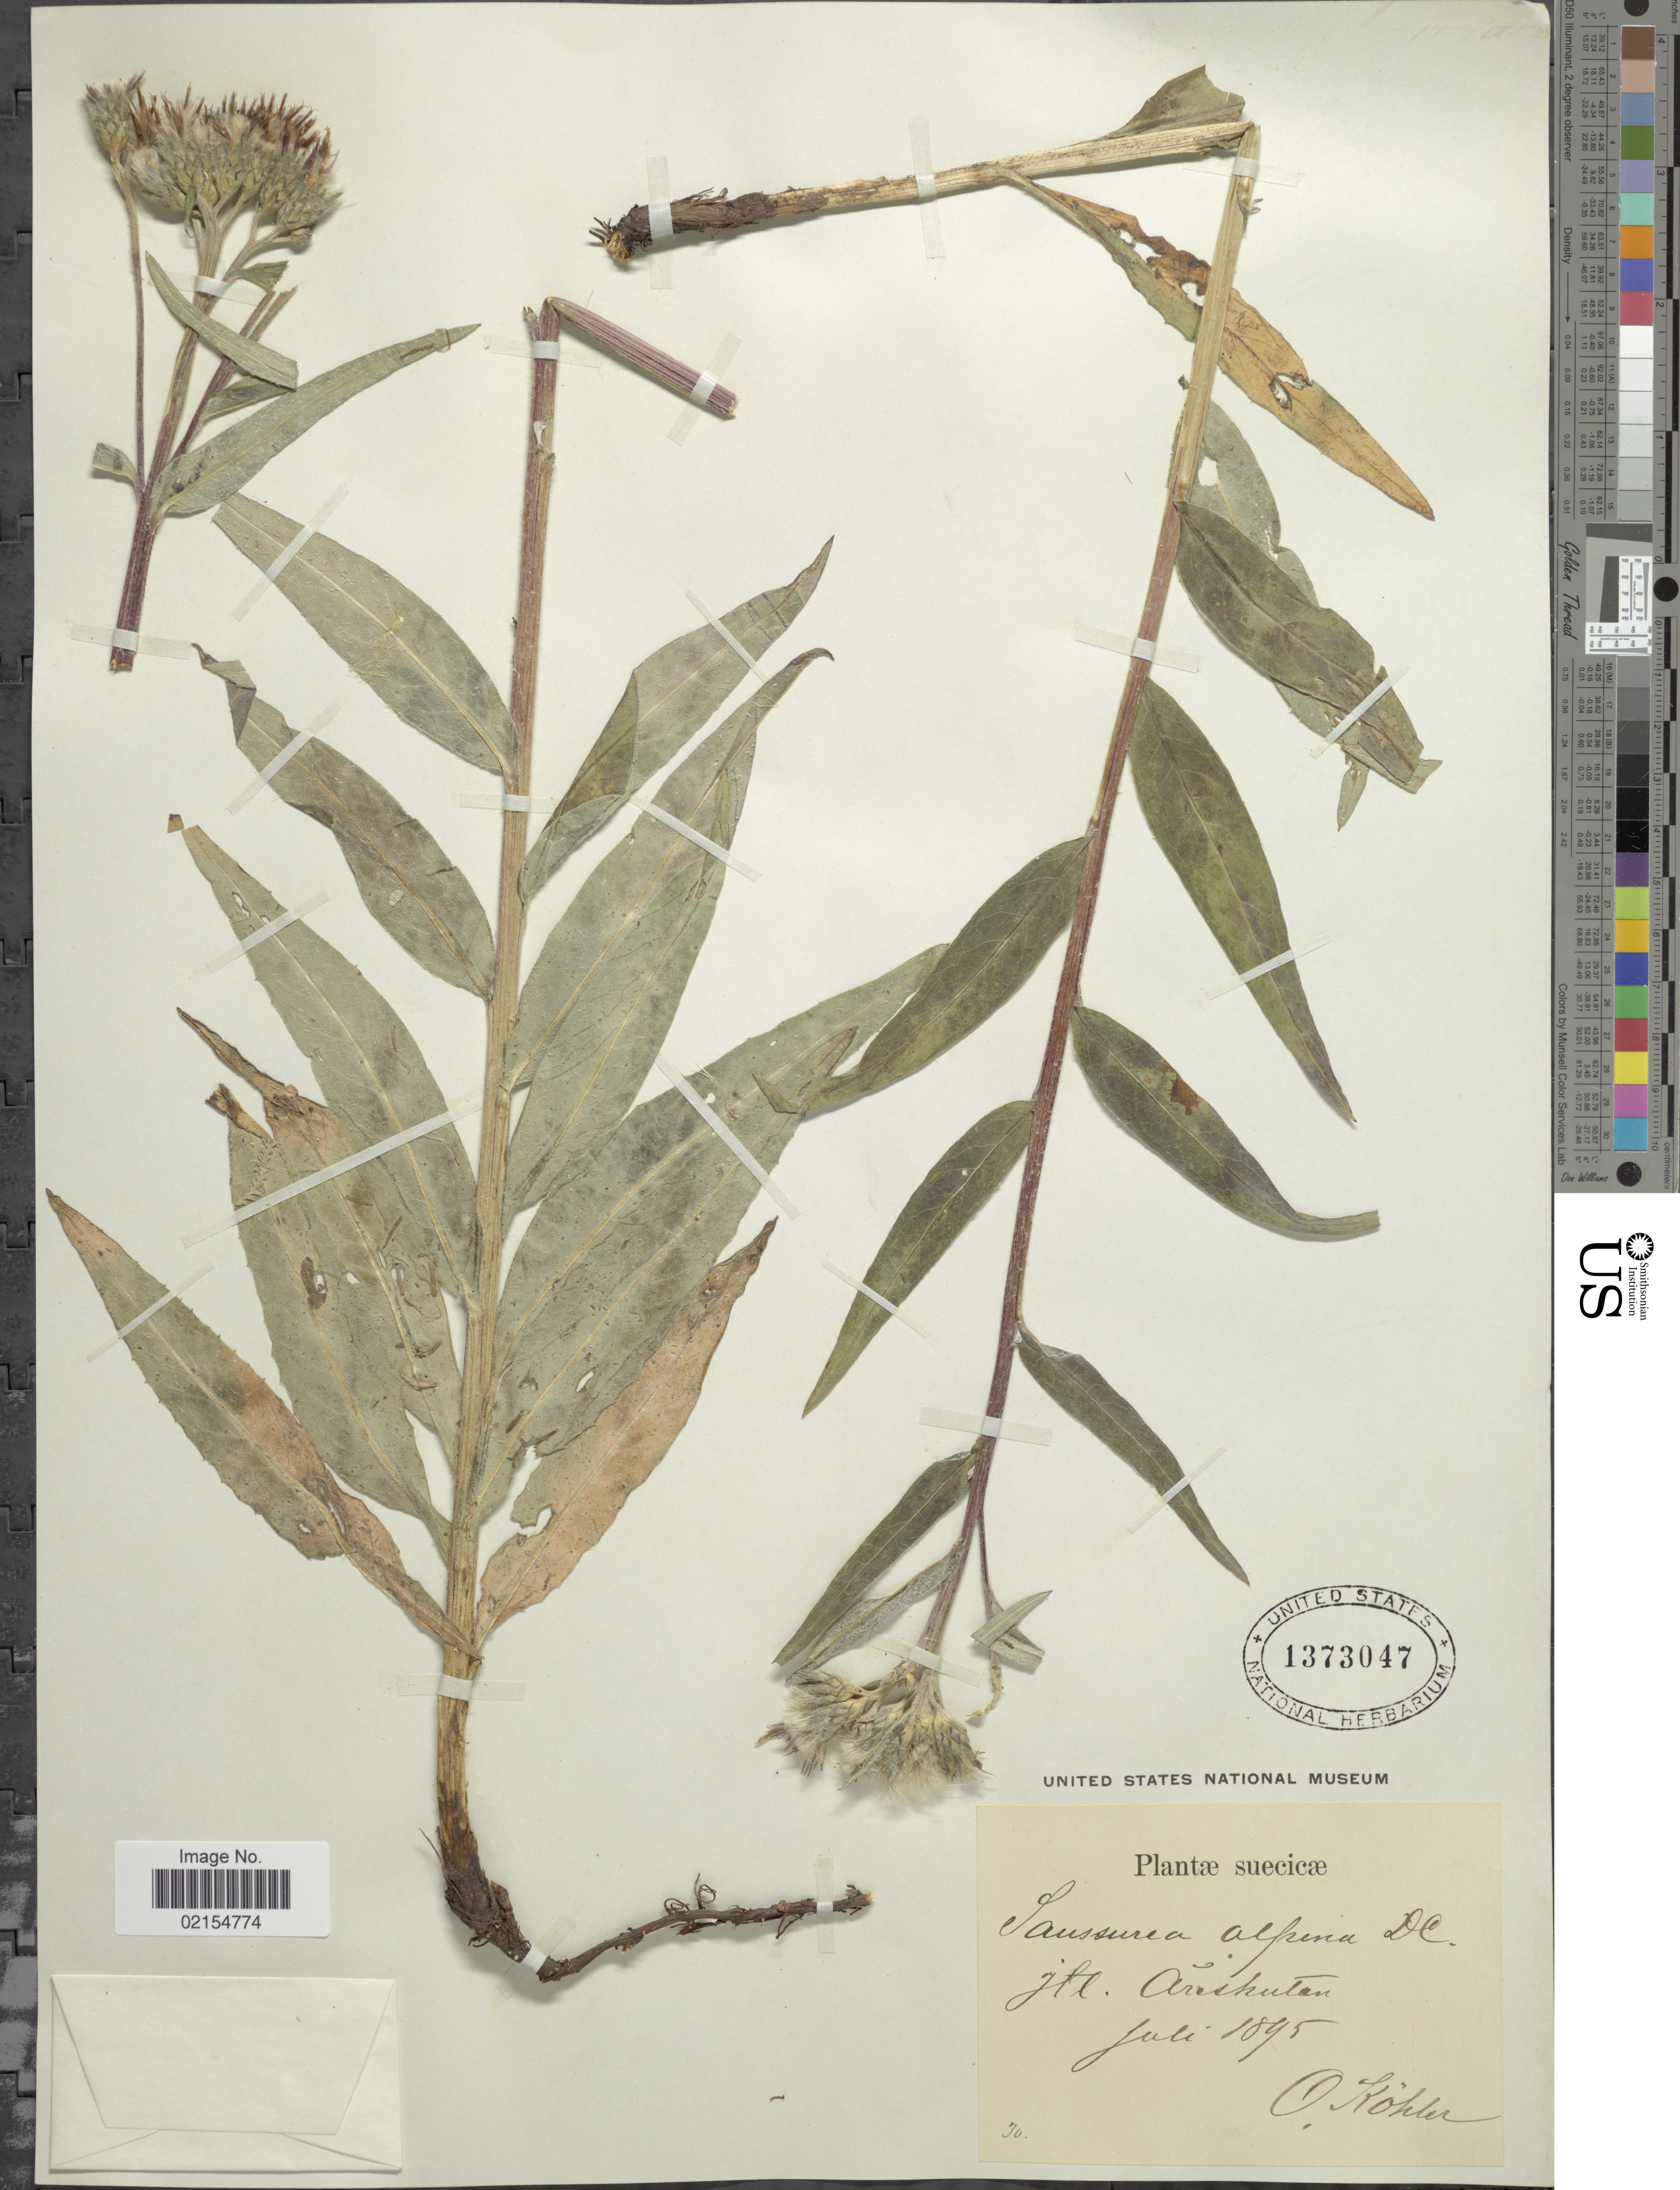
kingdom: Plantae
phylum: Tracheophyta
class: Magnoliopsida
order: Asterales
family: Asteraceae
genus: Saussurea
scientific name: Saussurea alpina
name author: (L.) DC.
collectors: O. Köhler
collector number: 30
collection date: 1795-07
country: Sweden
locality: Jtl., Areskutan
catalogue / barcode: US 1373047